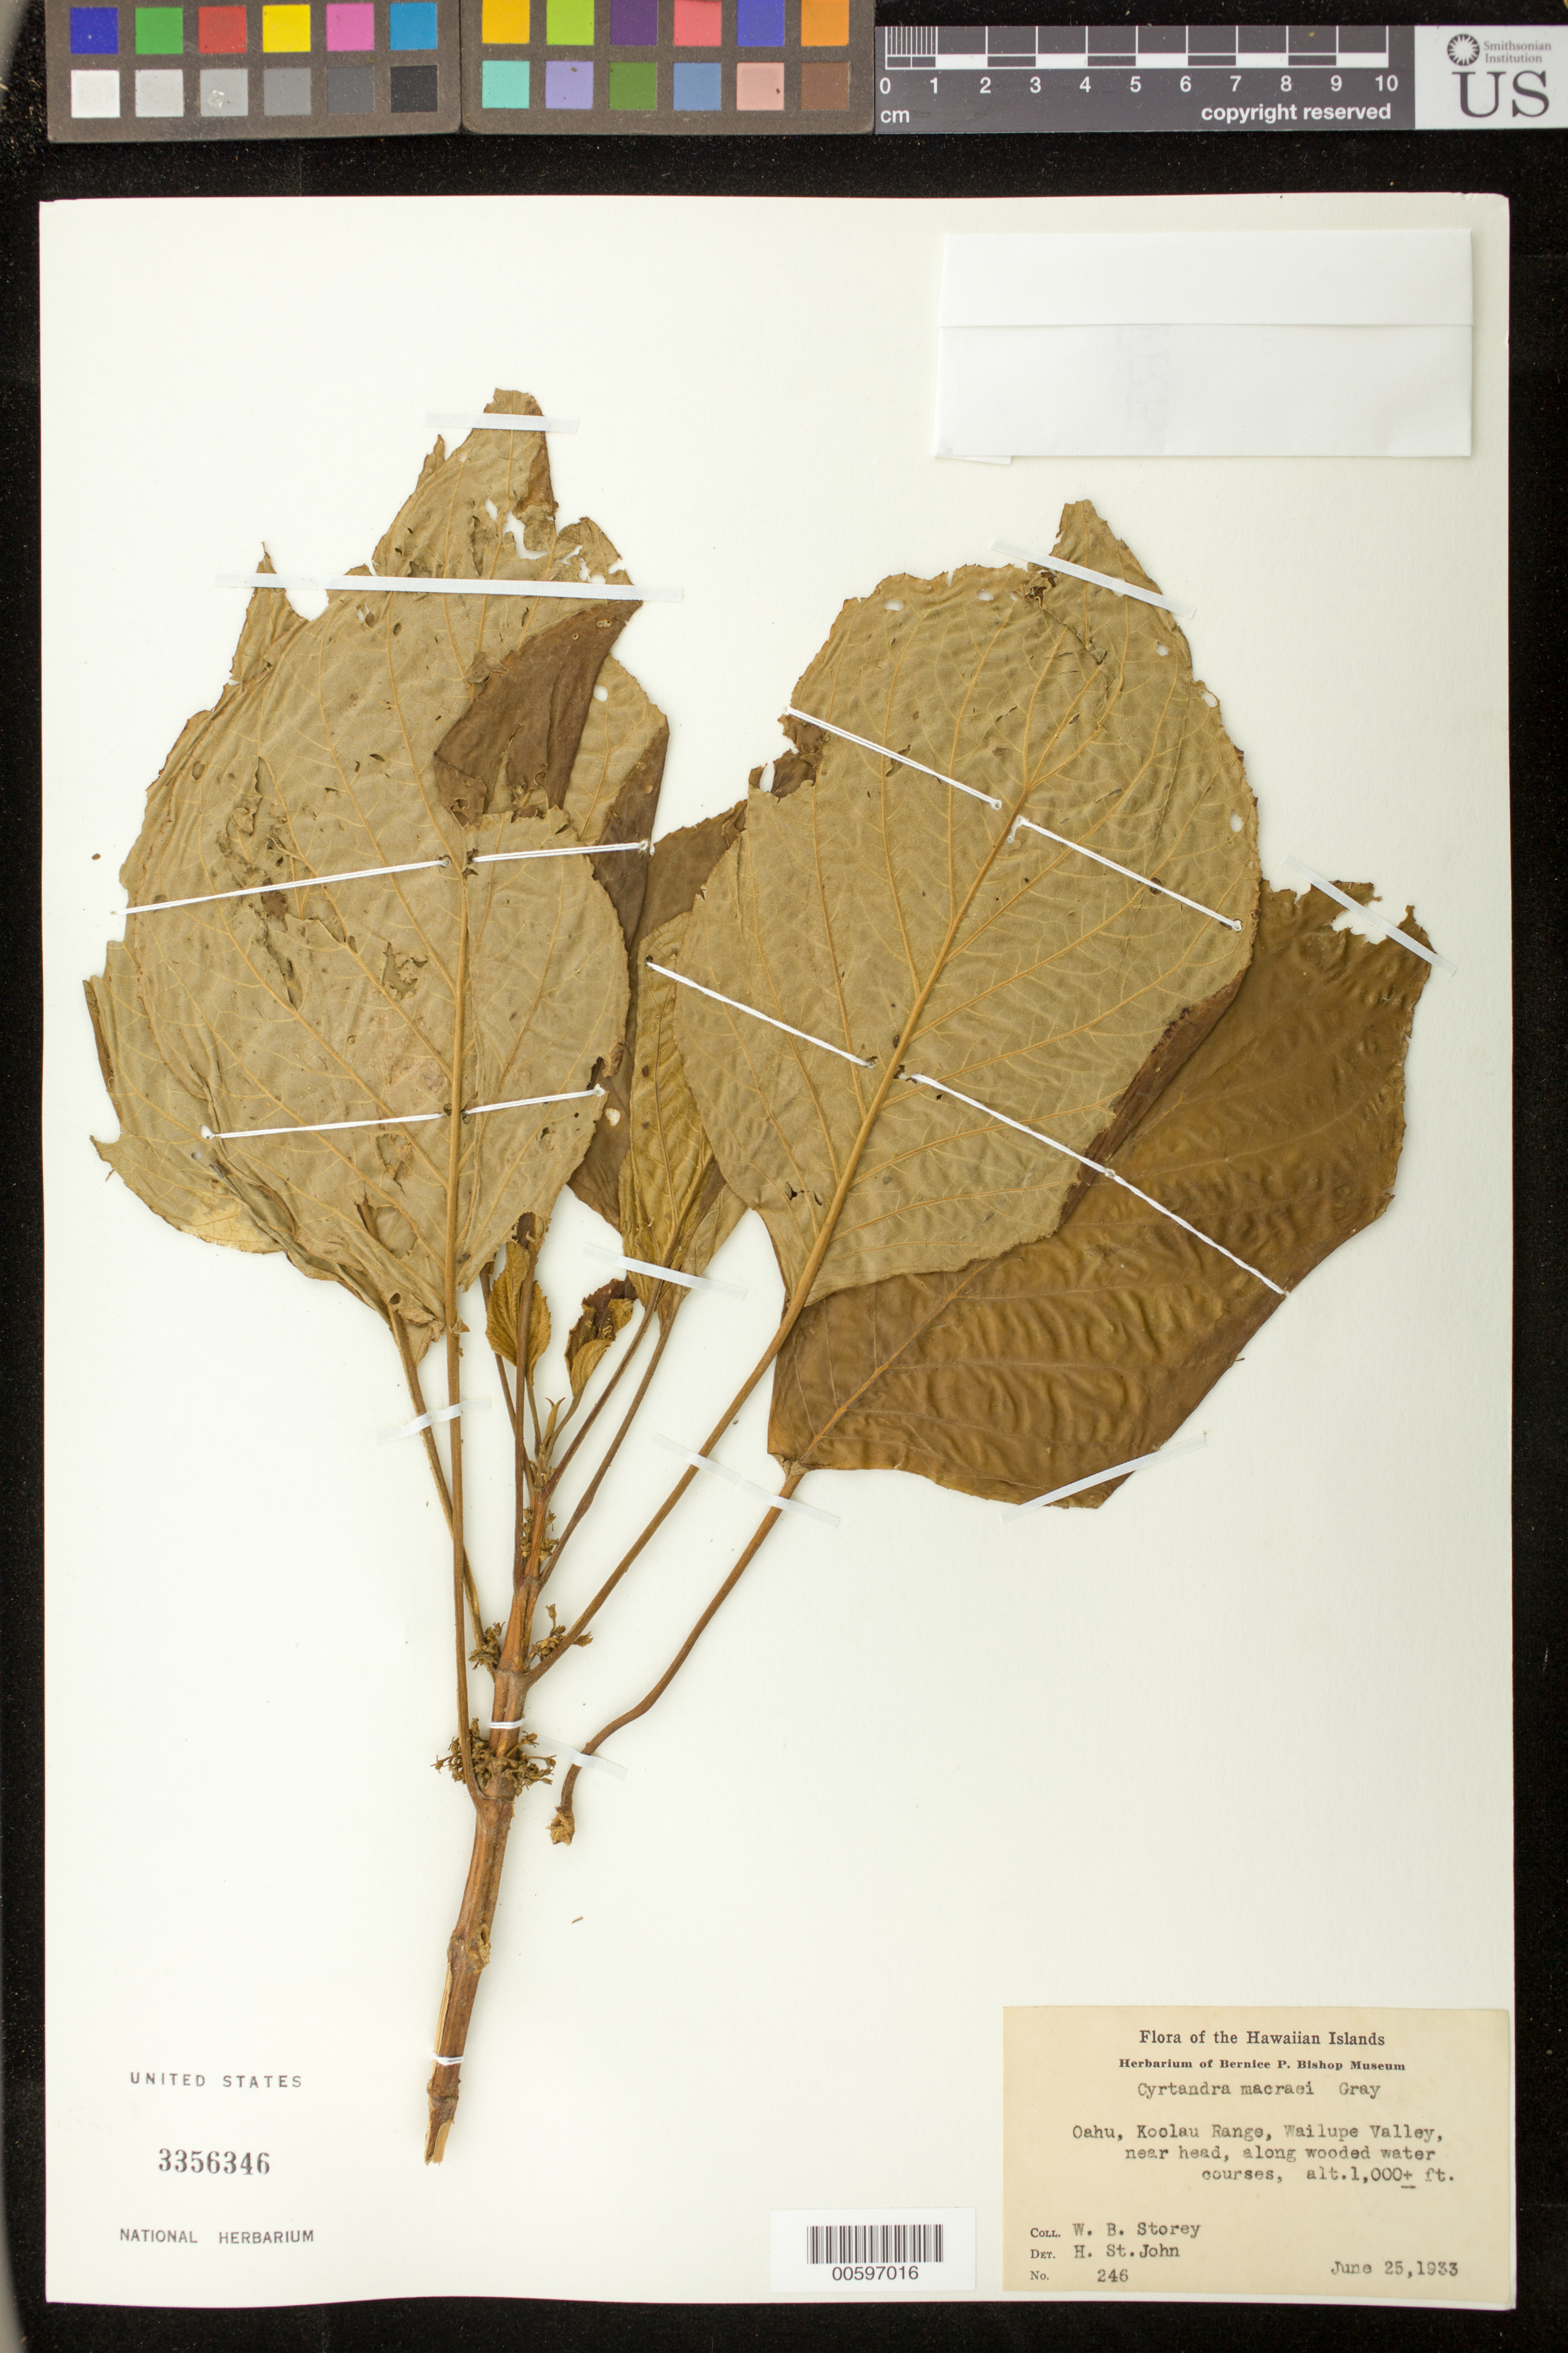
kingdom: Plantae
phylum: Tracheophyta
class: Magnoliopsida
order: Lamiales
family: Gesneriaceae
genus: Cyrtandra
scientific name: Cyrtandra macraei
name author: A. Gray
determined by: St. John, H.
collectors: W. Storey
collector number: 246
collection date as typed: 25 Jun 1933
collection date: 1933-06-25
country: United States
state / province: Hawaii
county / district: Honolulu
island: Oahu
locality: Koolau Range, Wailupe Valley, near head.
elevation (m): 305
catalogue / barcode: US 3356346